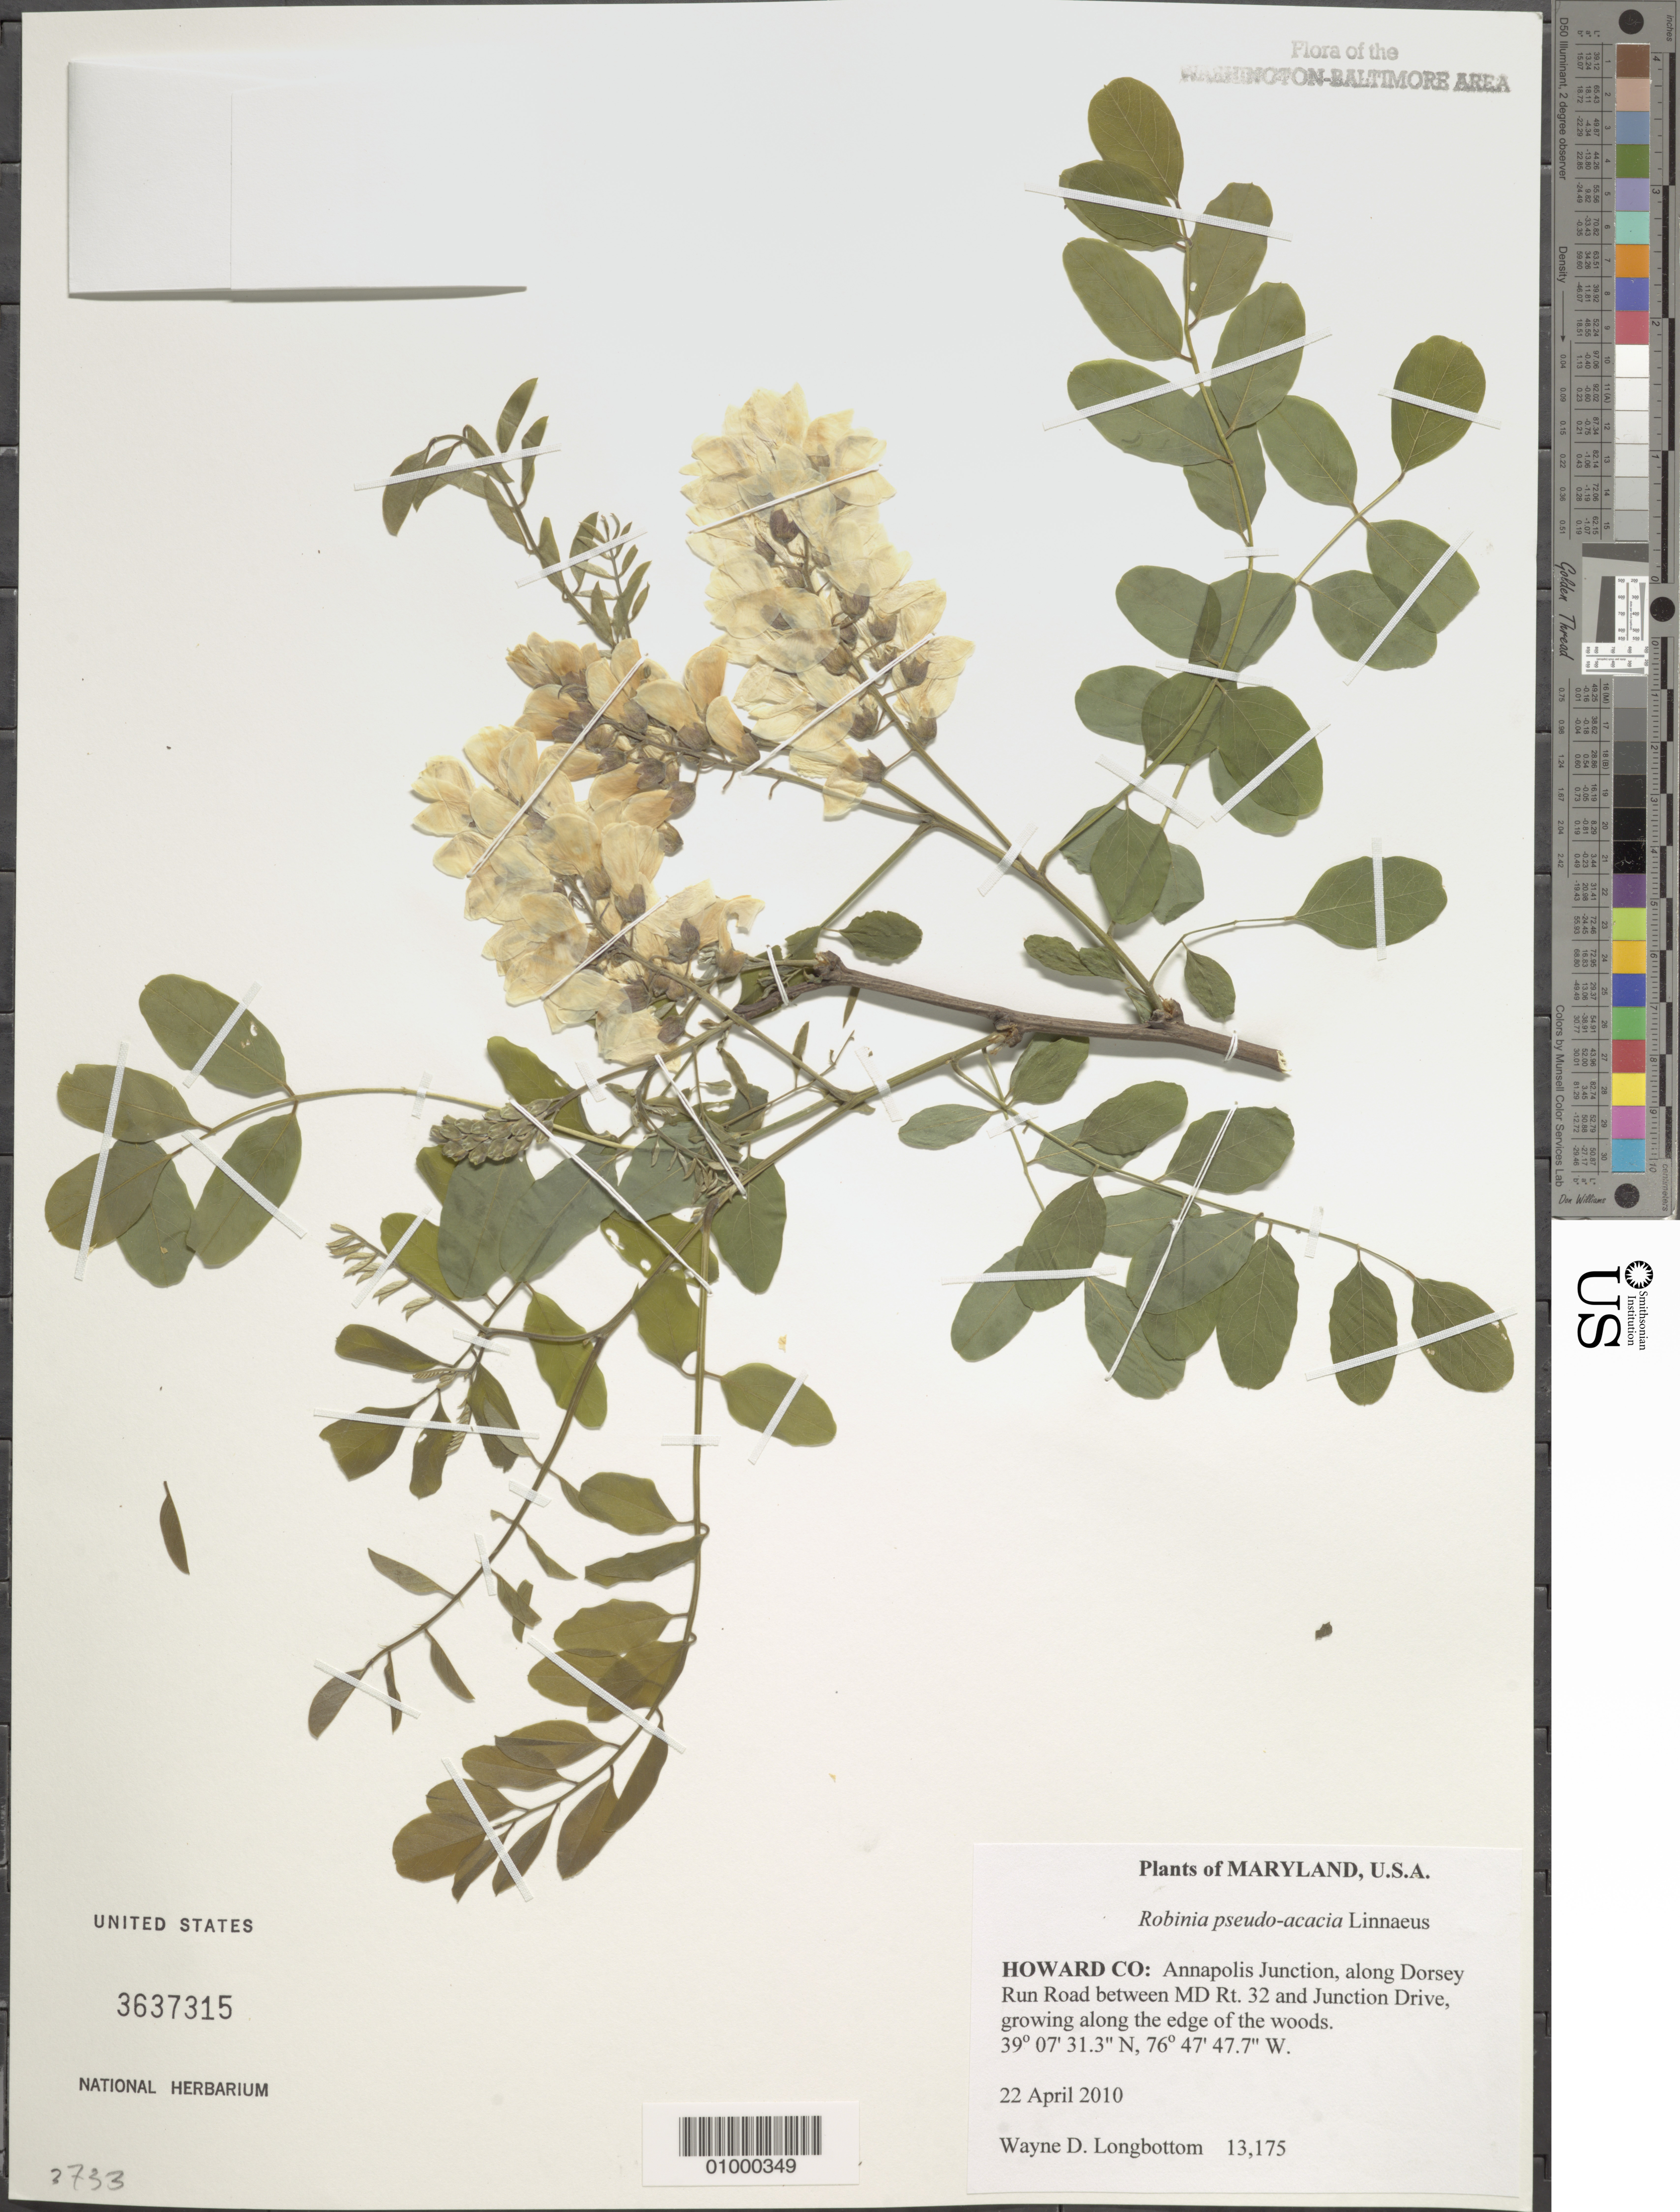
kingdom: Plantae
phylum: Tracheophyta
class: Magnoliopsida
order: Fabales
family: Fabaceae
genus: Robinia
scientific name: Robinia pseudoacacia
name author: L.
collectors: W. D. Longbottom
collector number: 13175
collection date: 2010-04-22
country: United States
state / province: Maryland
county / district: Howard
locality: Annapolis Junction, along Dorsey Run Road between MD Rt. 32 and Junction Drive, growing along the edge of the woods.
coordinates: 39 07 31.3 N, 76 47 47.7 W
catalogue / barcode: US 3637315